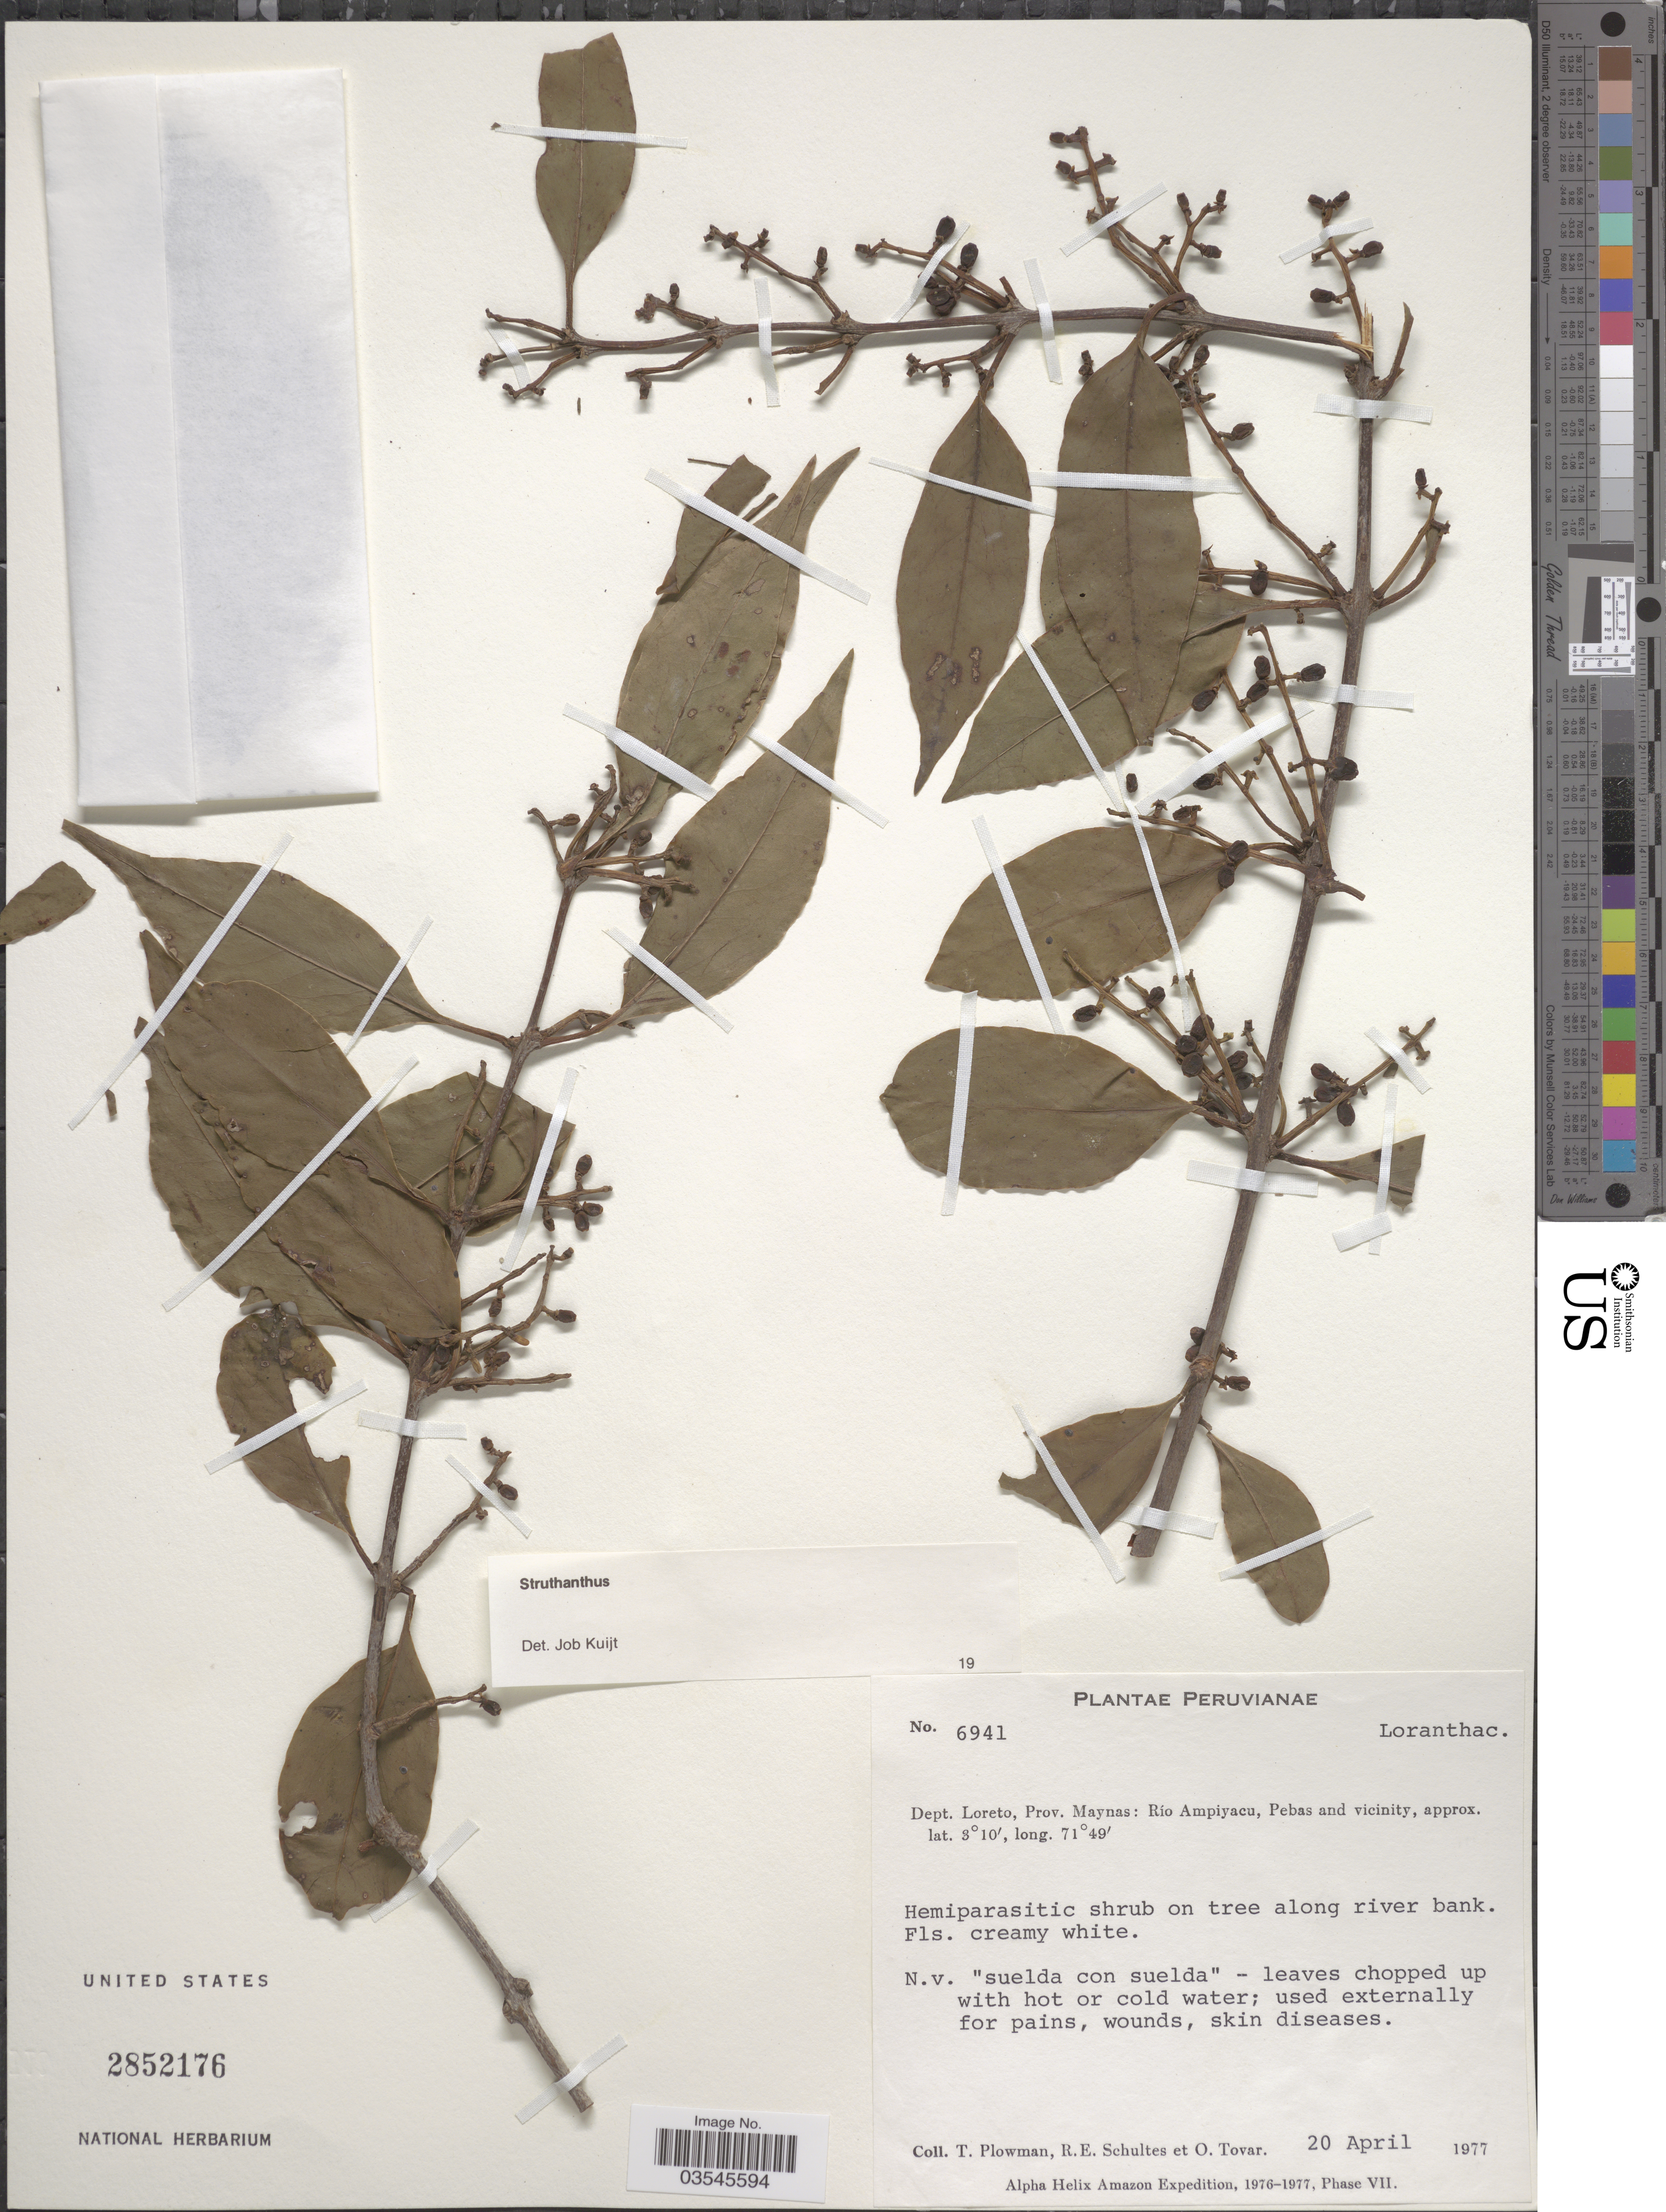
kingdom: Plantae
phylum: Tracheophyta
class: Magnoliopsida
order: Santalales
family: Loranthaceae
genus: Struthanthus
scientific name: Struthanthus sp.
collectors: T. Plowman, R. E. Schultes & Ó. Tovar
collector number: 6941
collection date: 1977-04-20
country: Peru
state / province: Loreto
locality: Dept. Loreto, Prov. Maynas: Río Ampiyacu, Pebas and vicinity.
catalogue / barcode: US 2852176